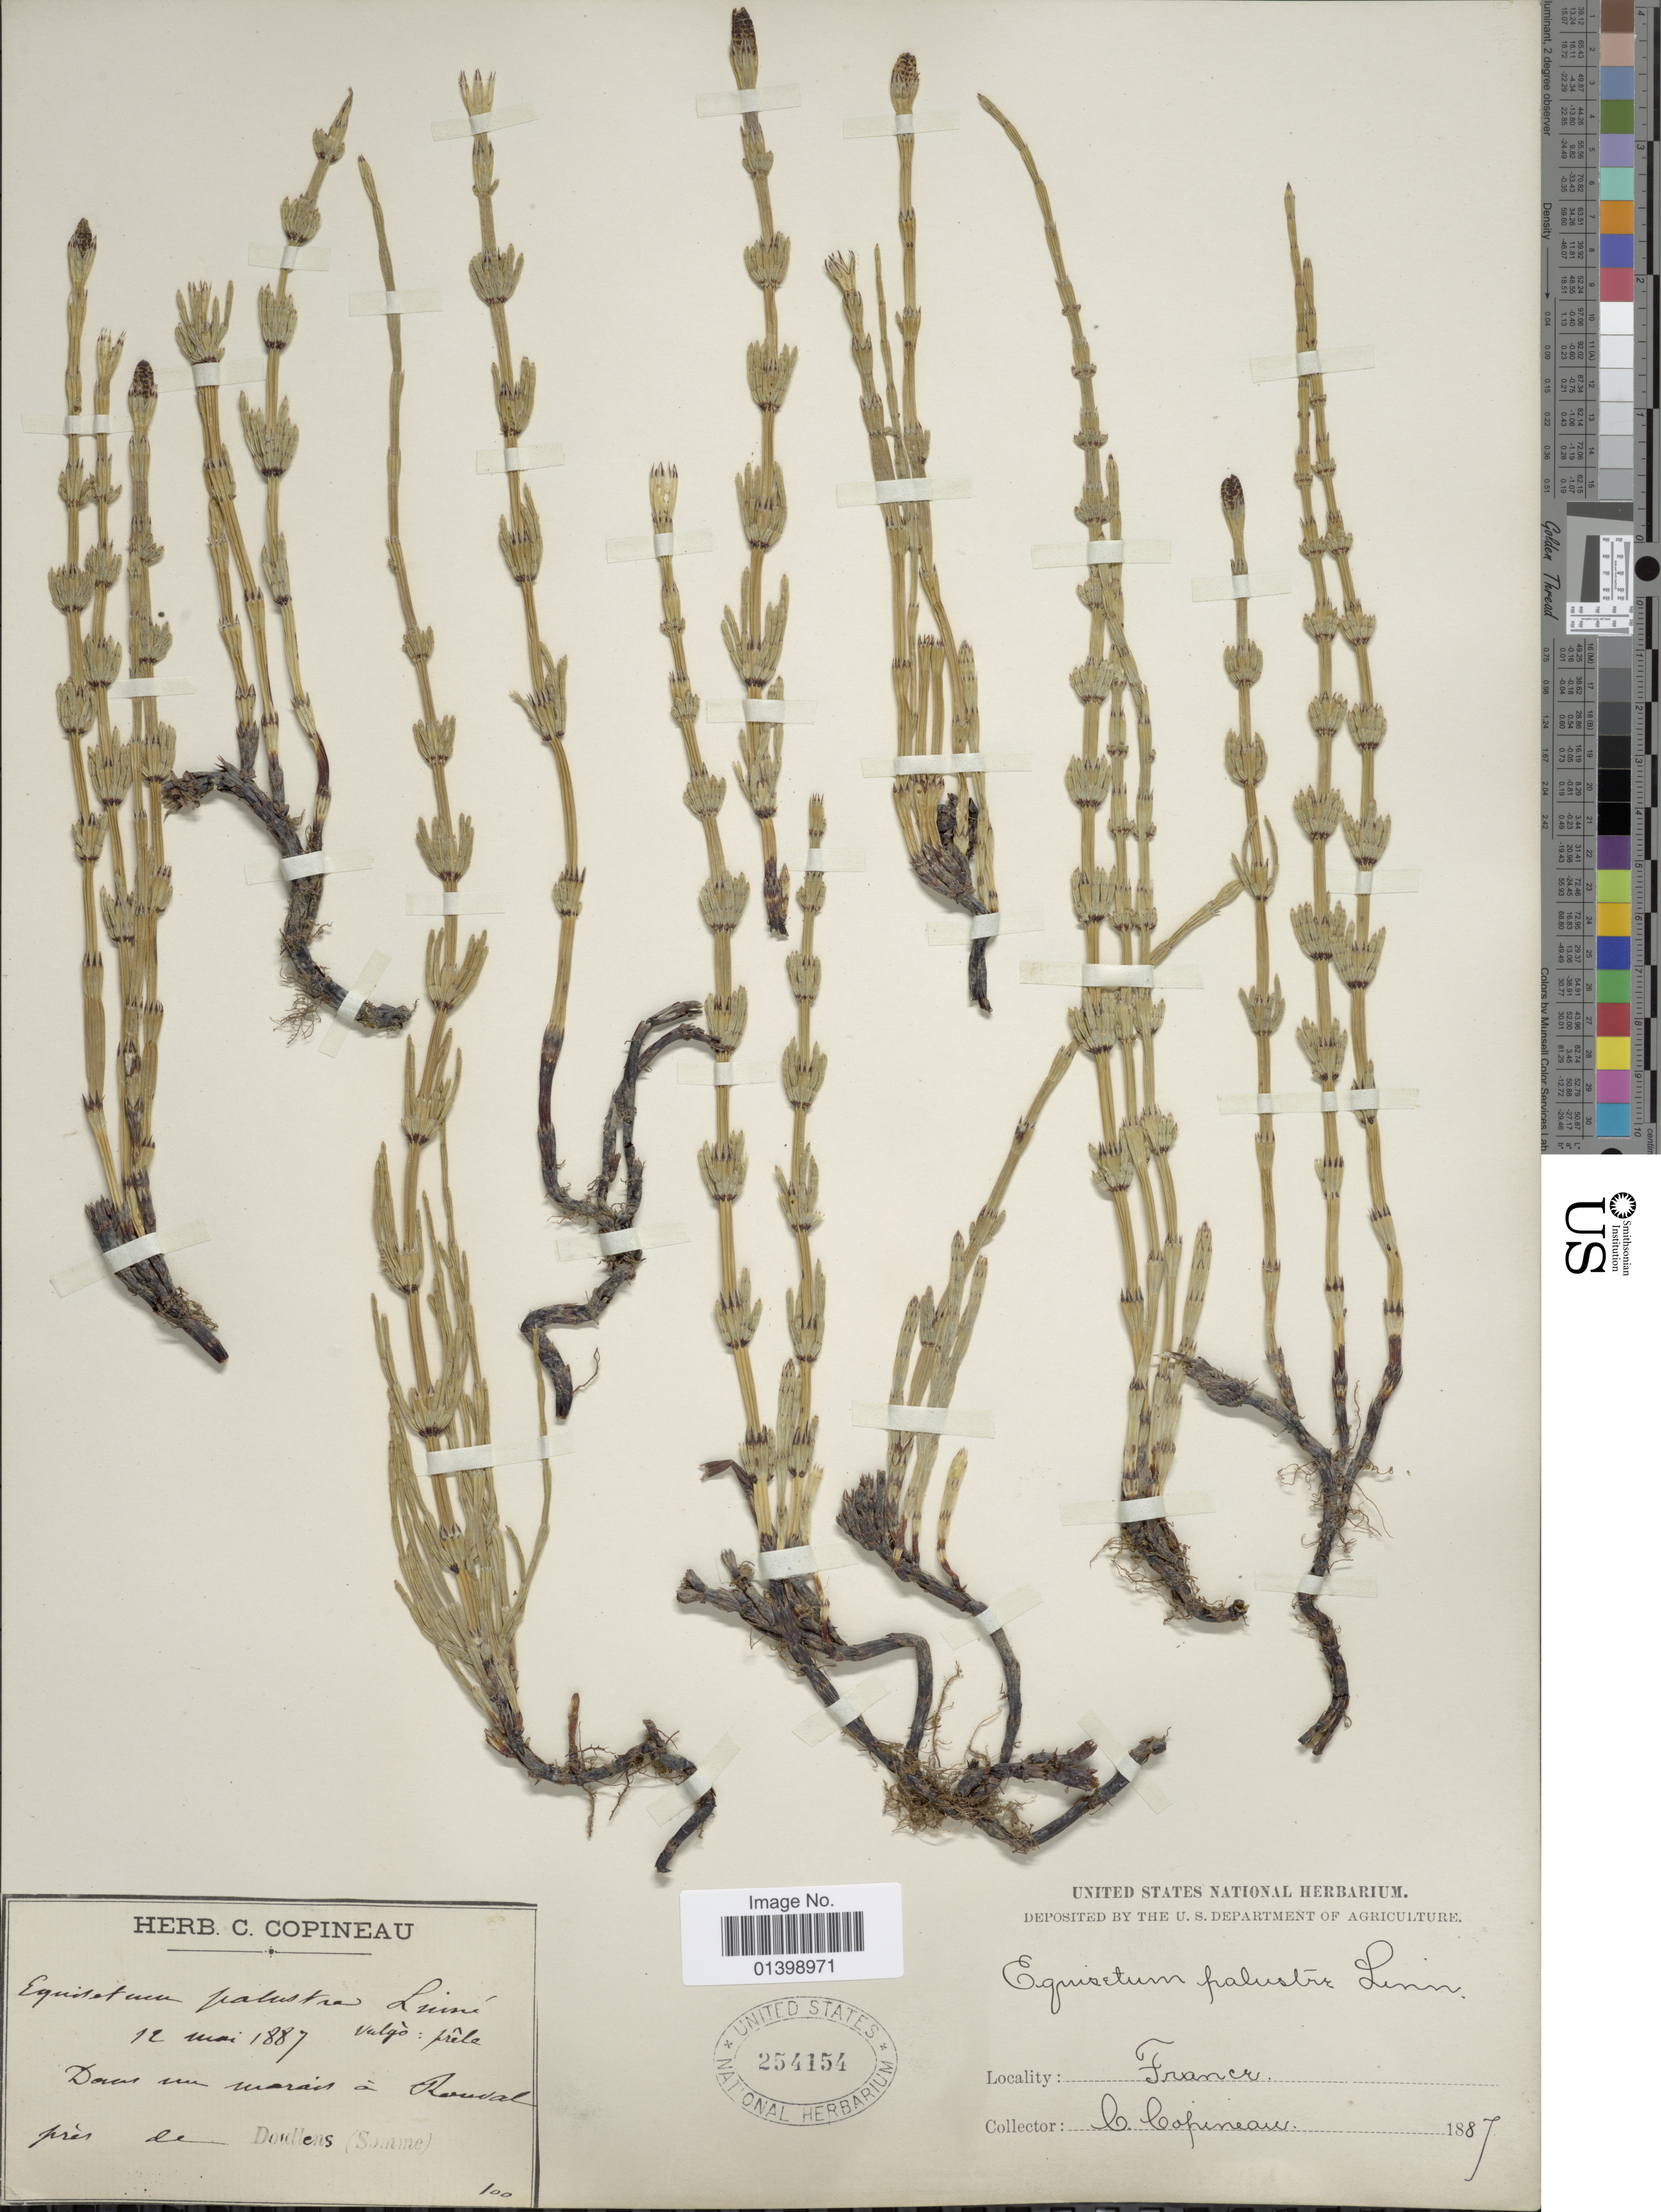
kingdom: Plantae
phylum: Tracheophyta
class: Polypodiopsida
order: Equisetales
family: Equisetaceae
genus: Equisetum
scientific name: Equisetum palustre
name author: L.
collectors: C. Copineau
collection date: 1887-05-12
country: France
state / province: Hauts-de-France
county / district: Somme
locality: Dans un marais à Rouval près de Doullens (Somme) [In a swamp at Rouval near Doullens (Somme)]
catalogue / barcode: US 254154